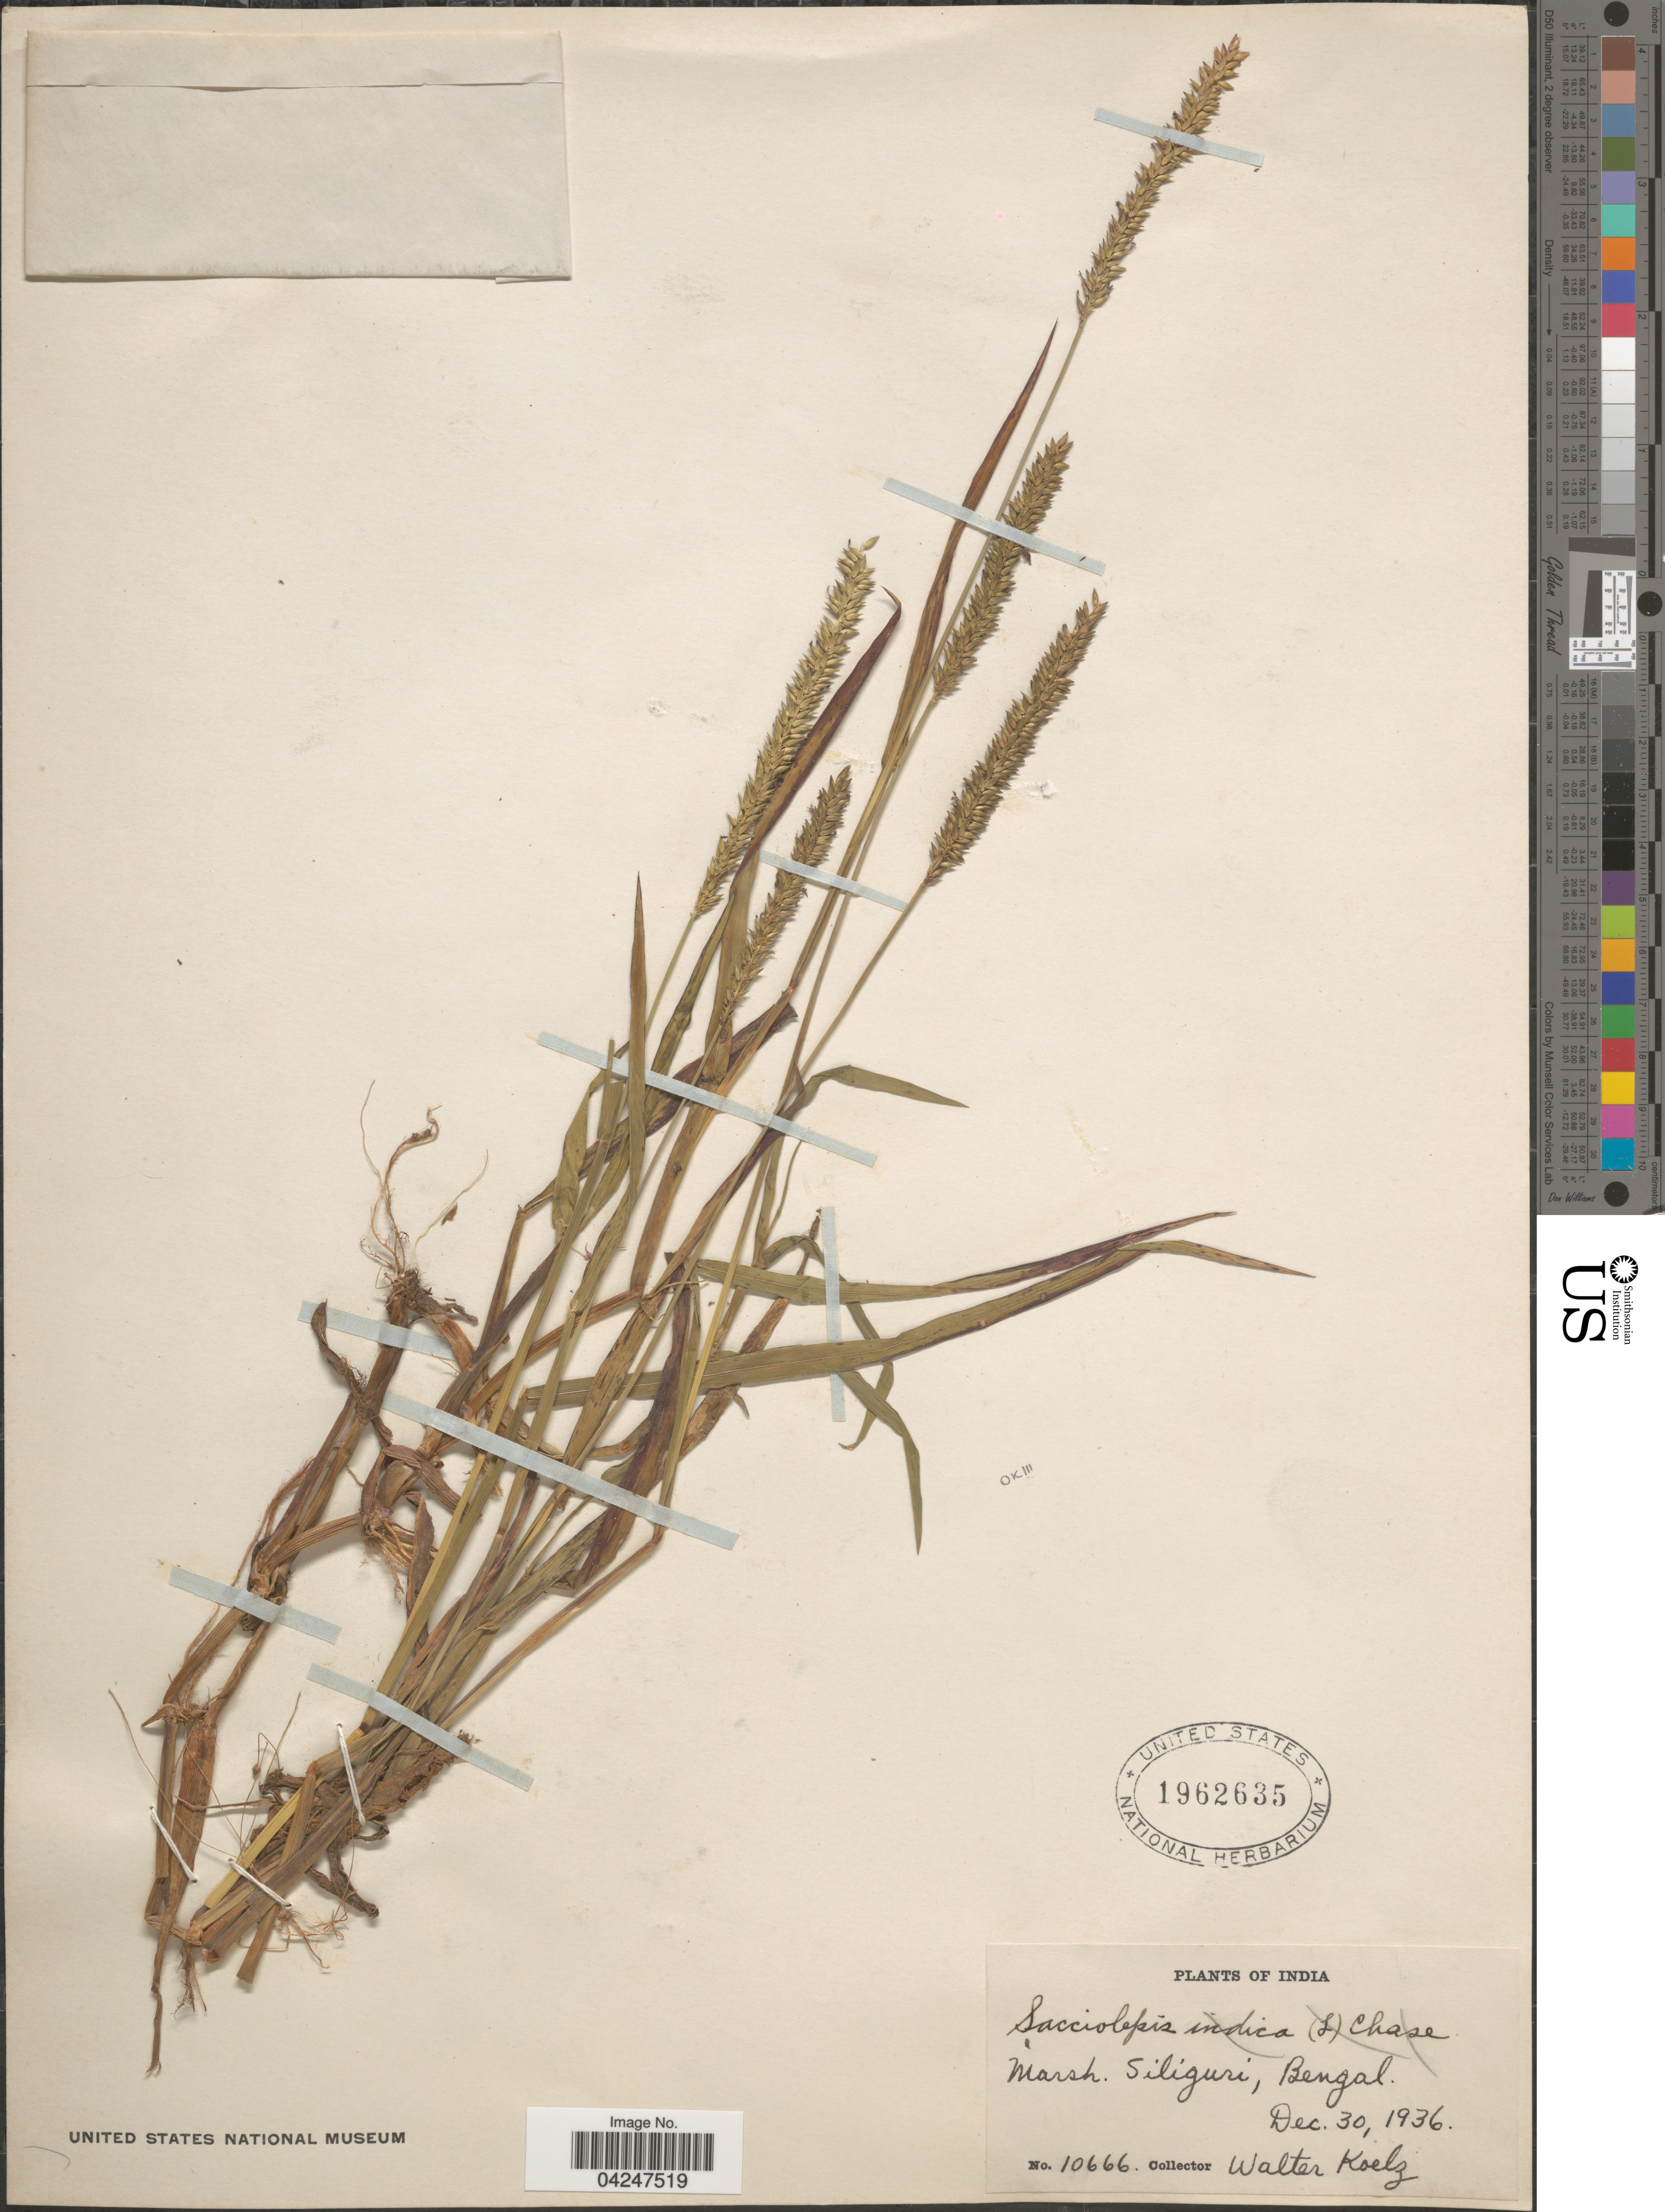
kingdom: Plantae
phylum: Tracheophyta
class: Liliopsida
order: Poales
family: Poaceae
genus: Sacciolepis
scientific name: Sacciolepis sp.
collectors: W. N. Koelz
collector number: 10666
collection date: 1936-12-30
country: India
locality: Marsh. Siliguri, Bengal.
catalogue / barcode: US 1962635